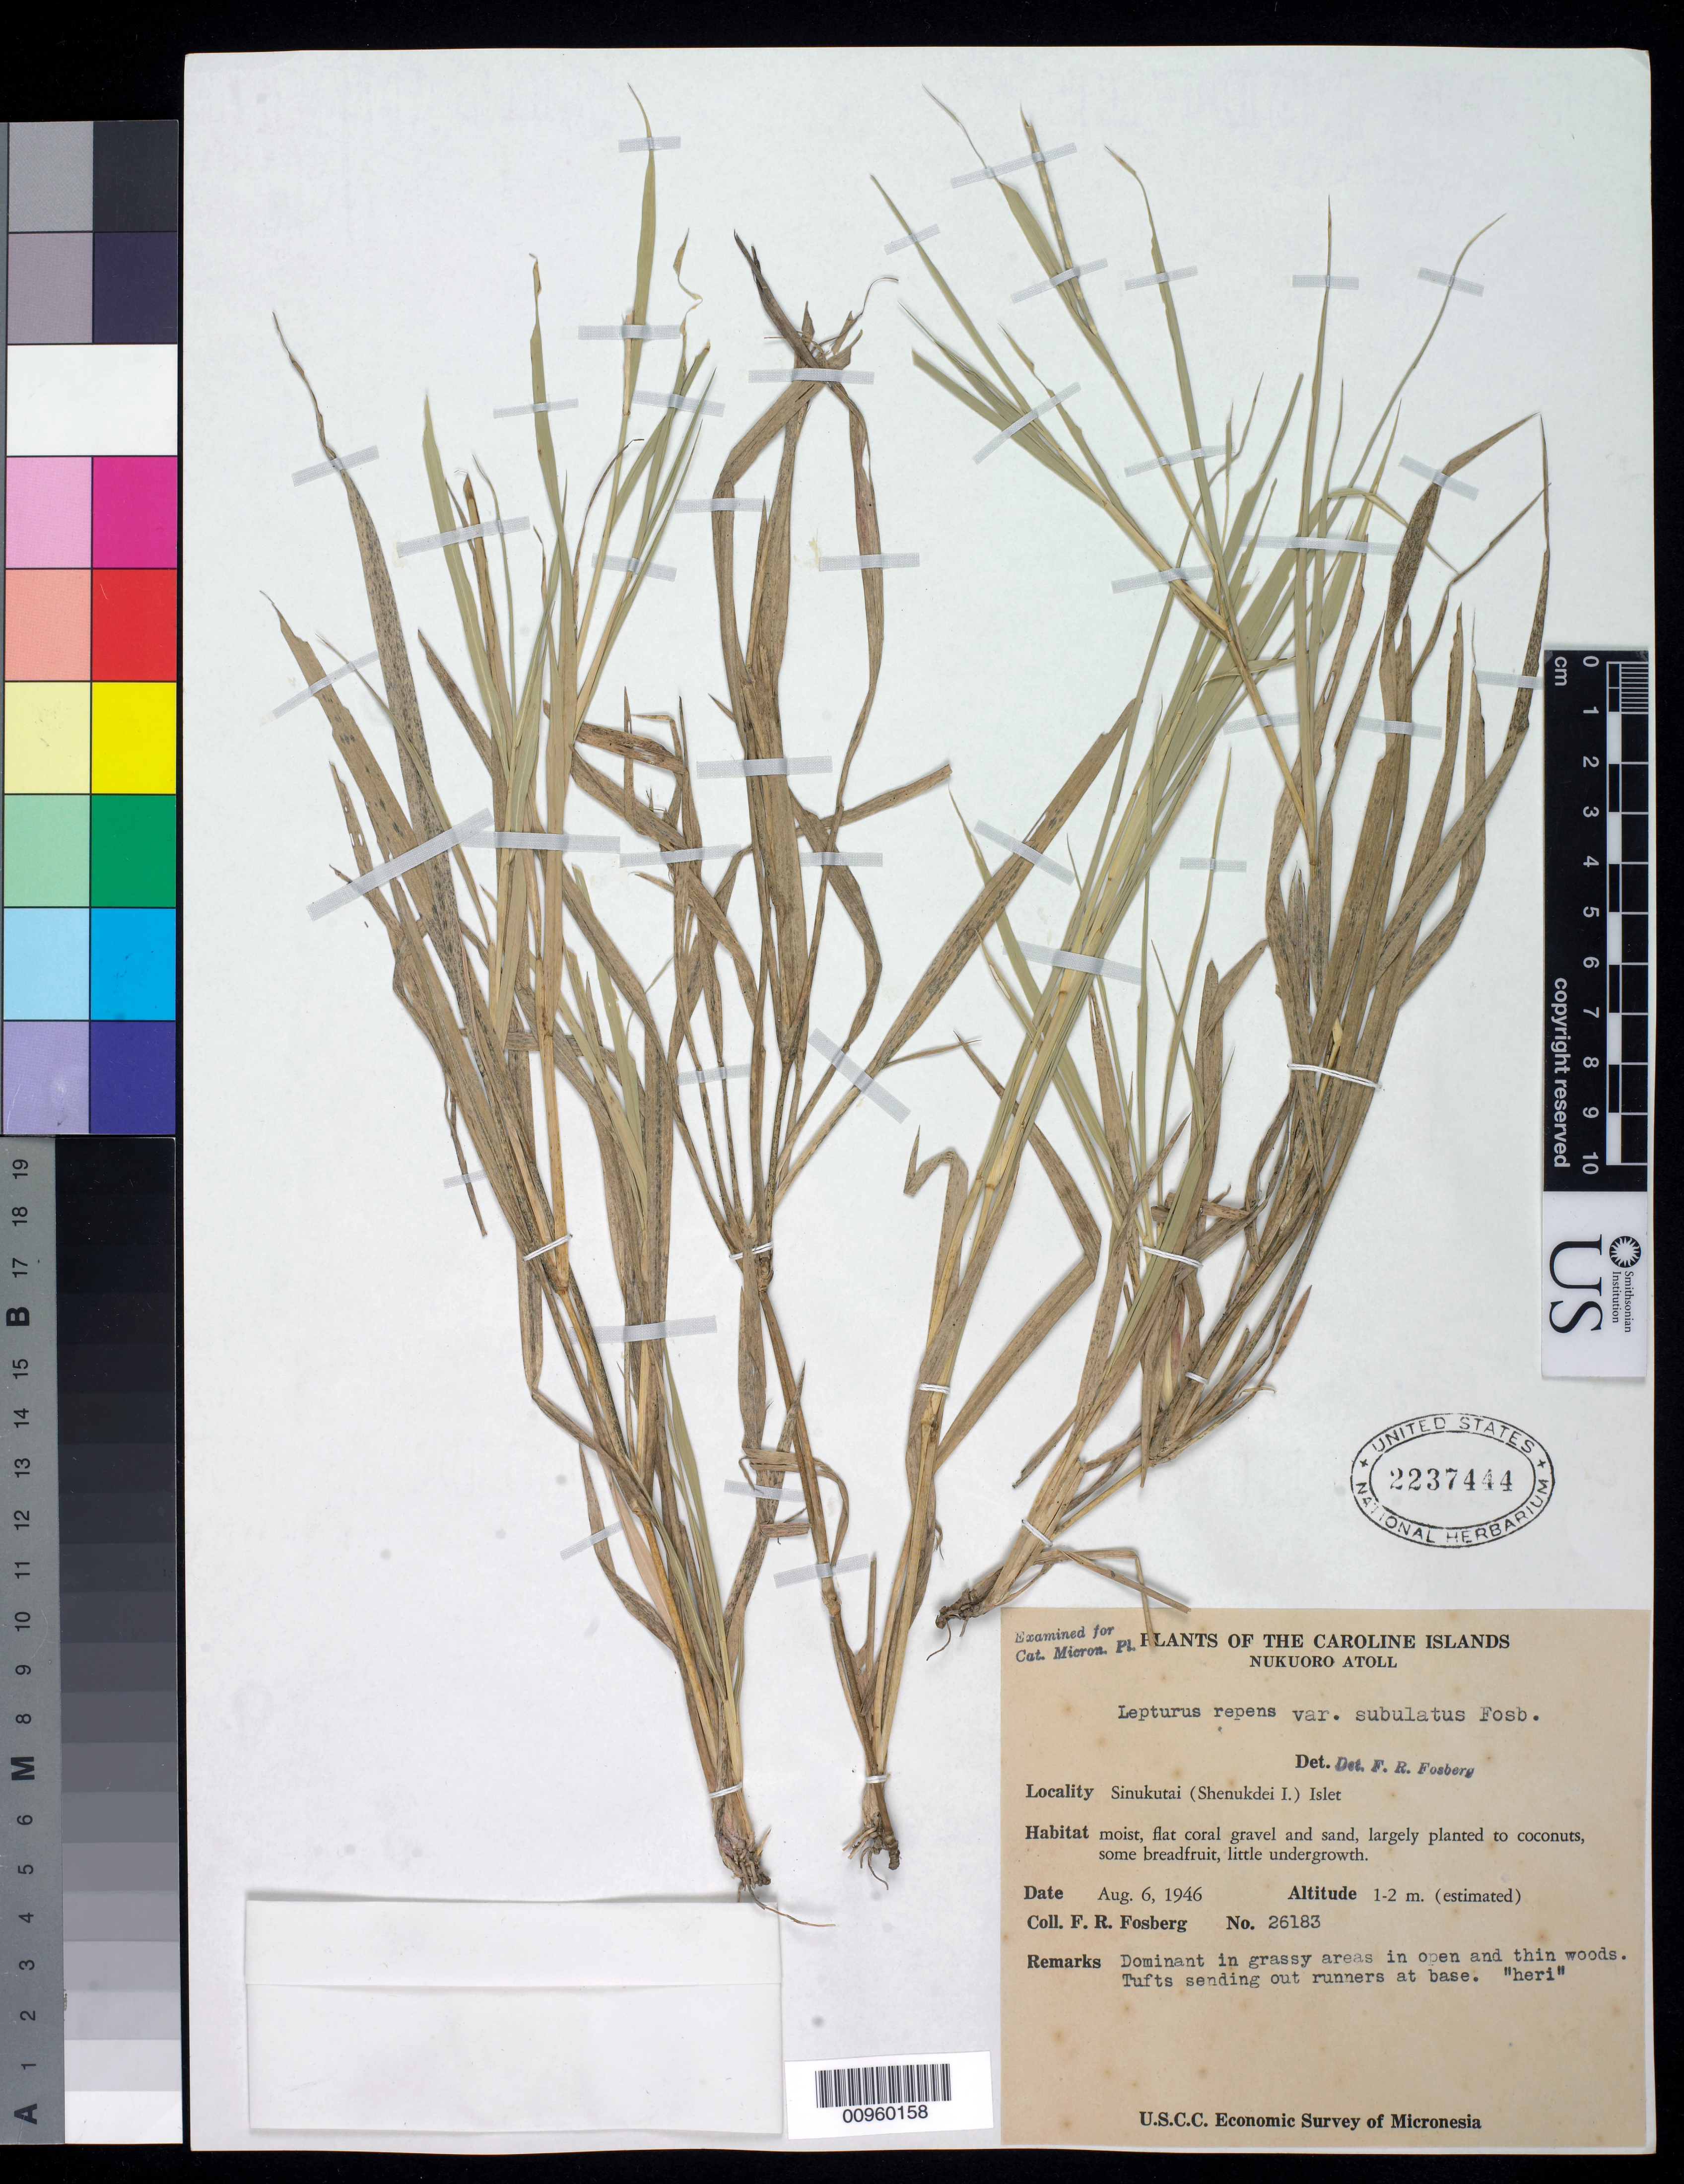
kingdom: Plantae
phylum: Tracheophyta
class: Liliopsida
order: Poales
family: Poaceae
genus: Lepturus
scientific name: Lepturus repens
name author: (J.R. Forst.) R. Br.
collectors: F. R. Fosberg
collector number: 26183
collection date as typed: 06 Aug 1946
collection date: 1946-08-06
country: Micronesia, Federated States of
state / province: Pohnpei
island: Nukuoro Atoll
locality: Sinukutai islet. Moist, flat coral gravel and sand, largely planted to coconuts, some breadfruit, little undergrowth.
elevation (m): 1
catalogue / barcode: US 2237444